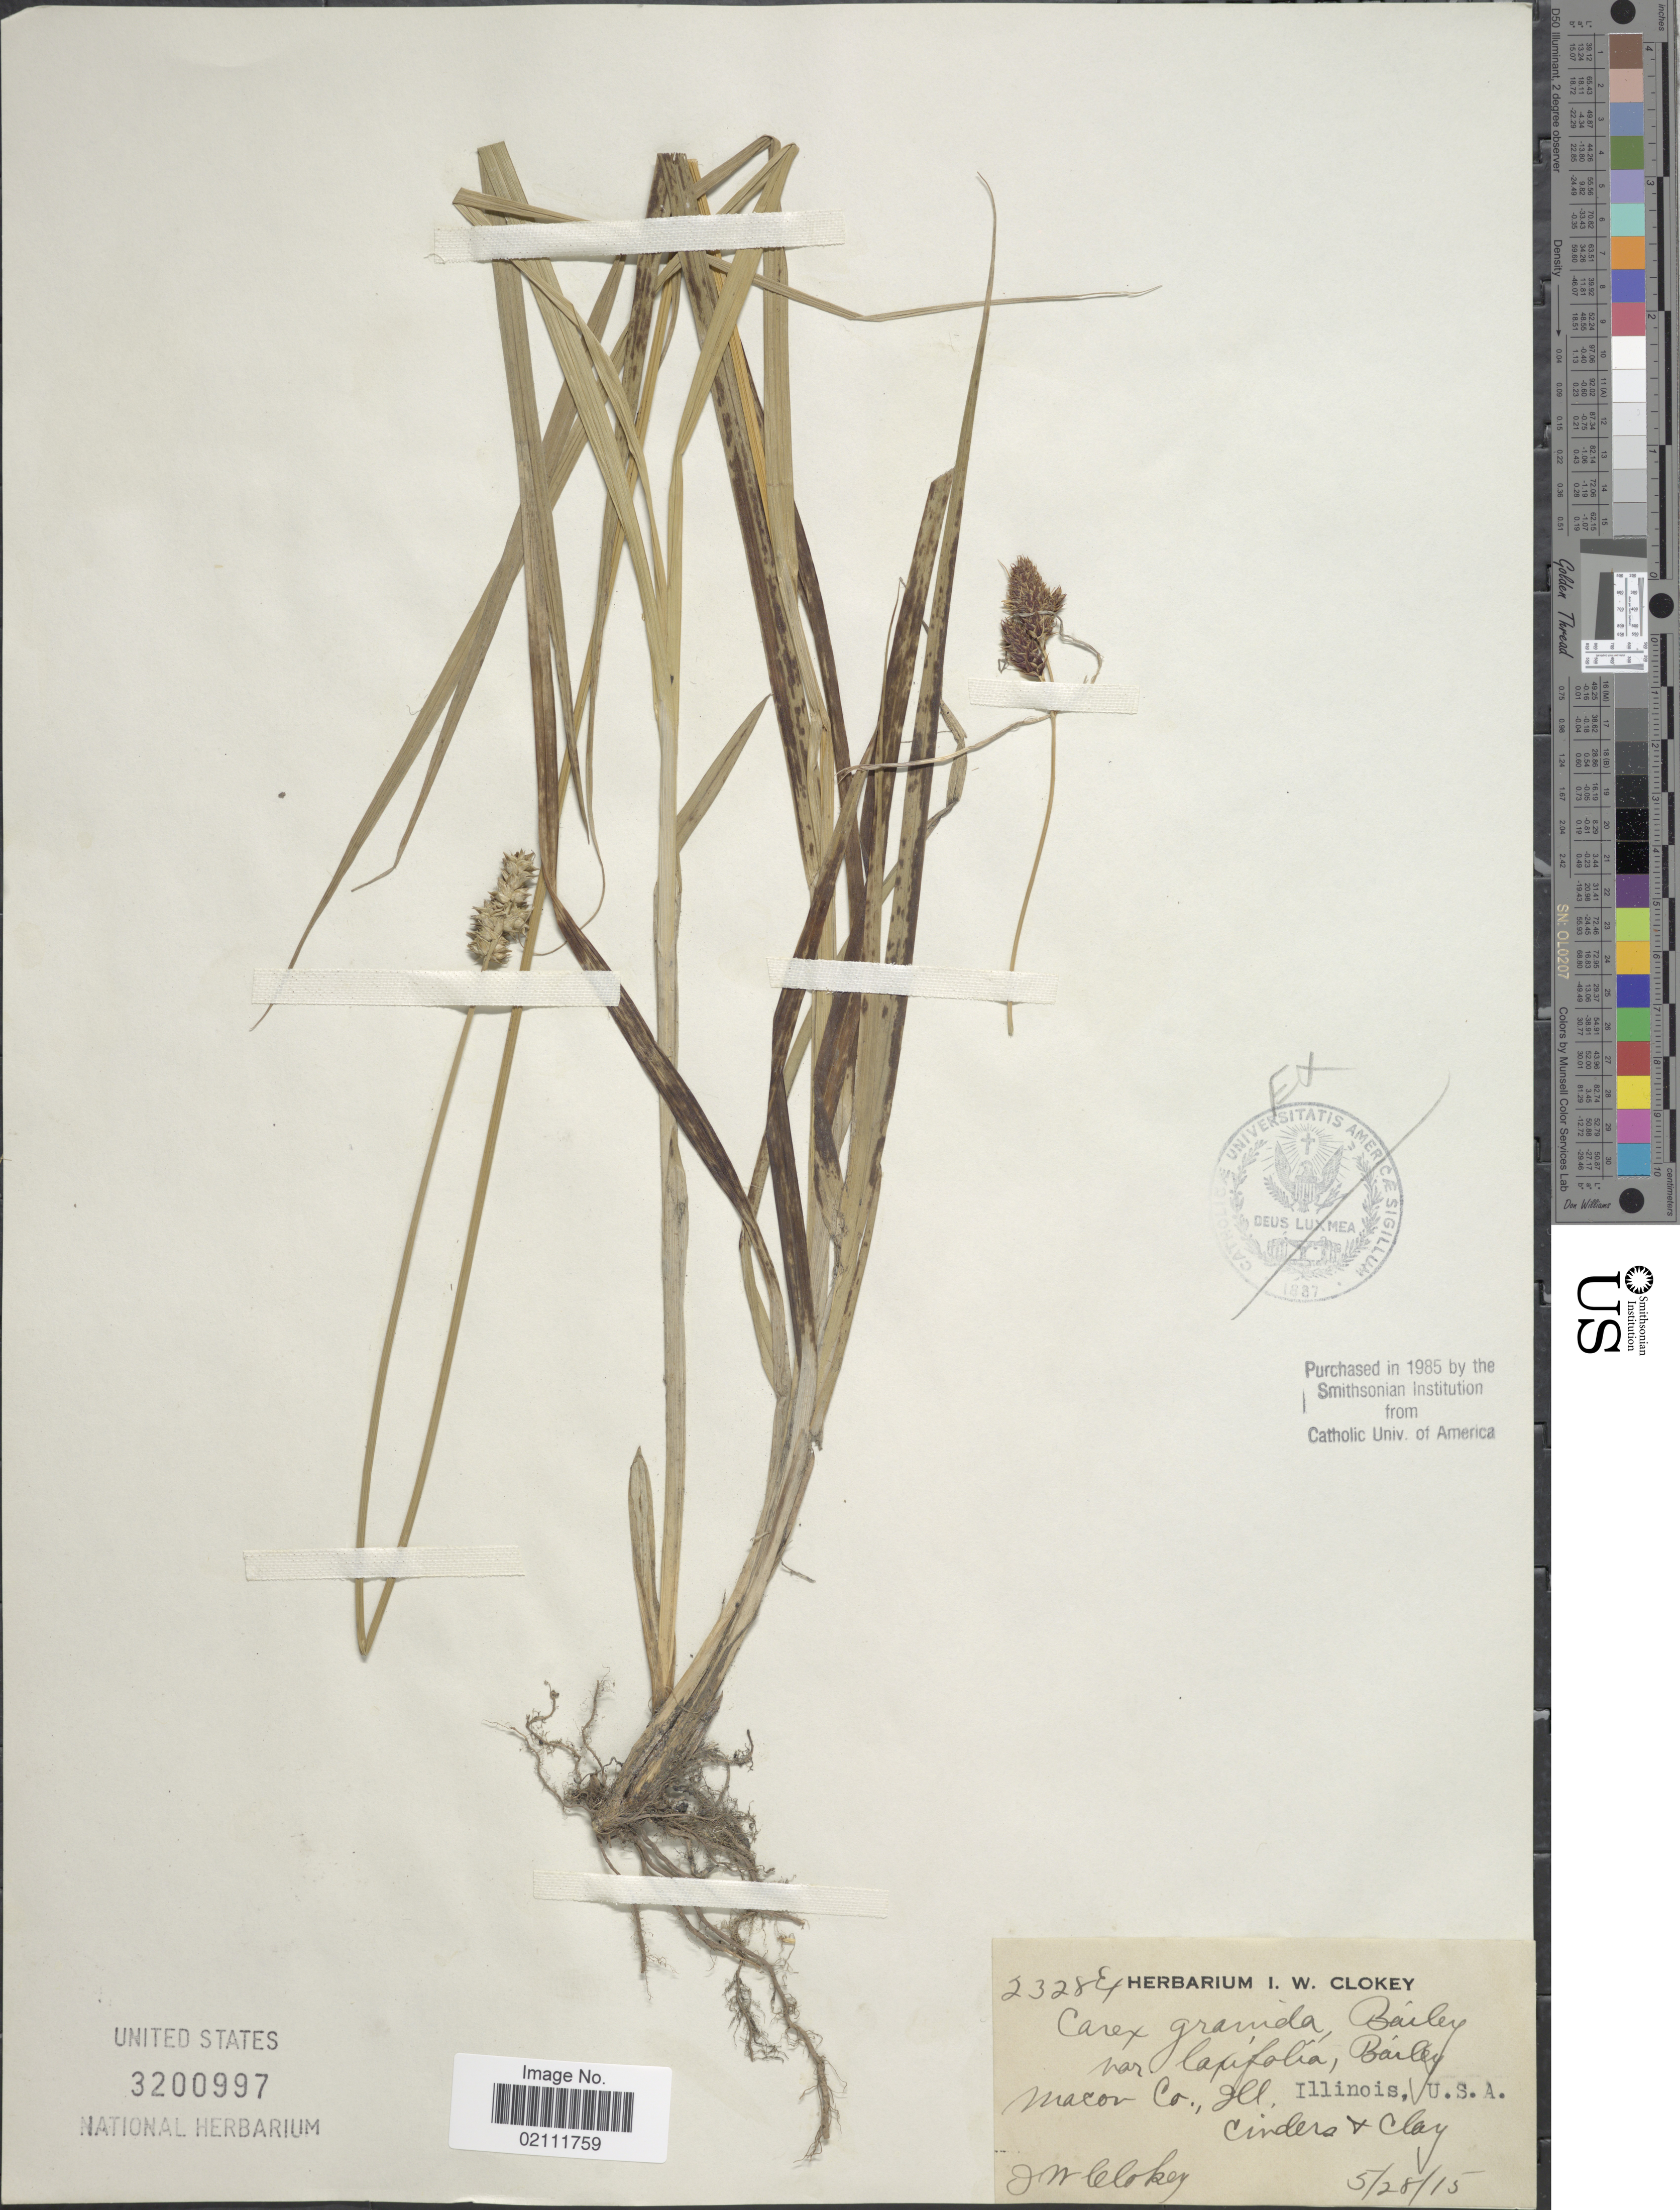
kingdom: Plantae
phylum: Tracheophyta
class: Liliopsida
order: Poales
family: Cyperaceae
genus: Carex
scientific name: Carex gravida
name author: L.H. Bailey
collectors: I. W. Clokey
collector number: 2328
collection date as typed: Transcribed d/m/y: 28/5/15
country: United States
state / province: Illinois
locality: Macon Co., cinders + clay.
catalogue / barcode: US 3200997